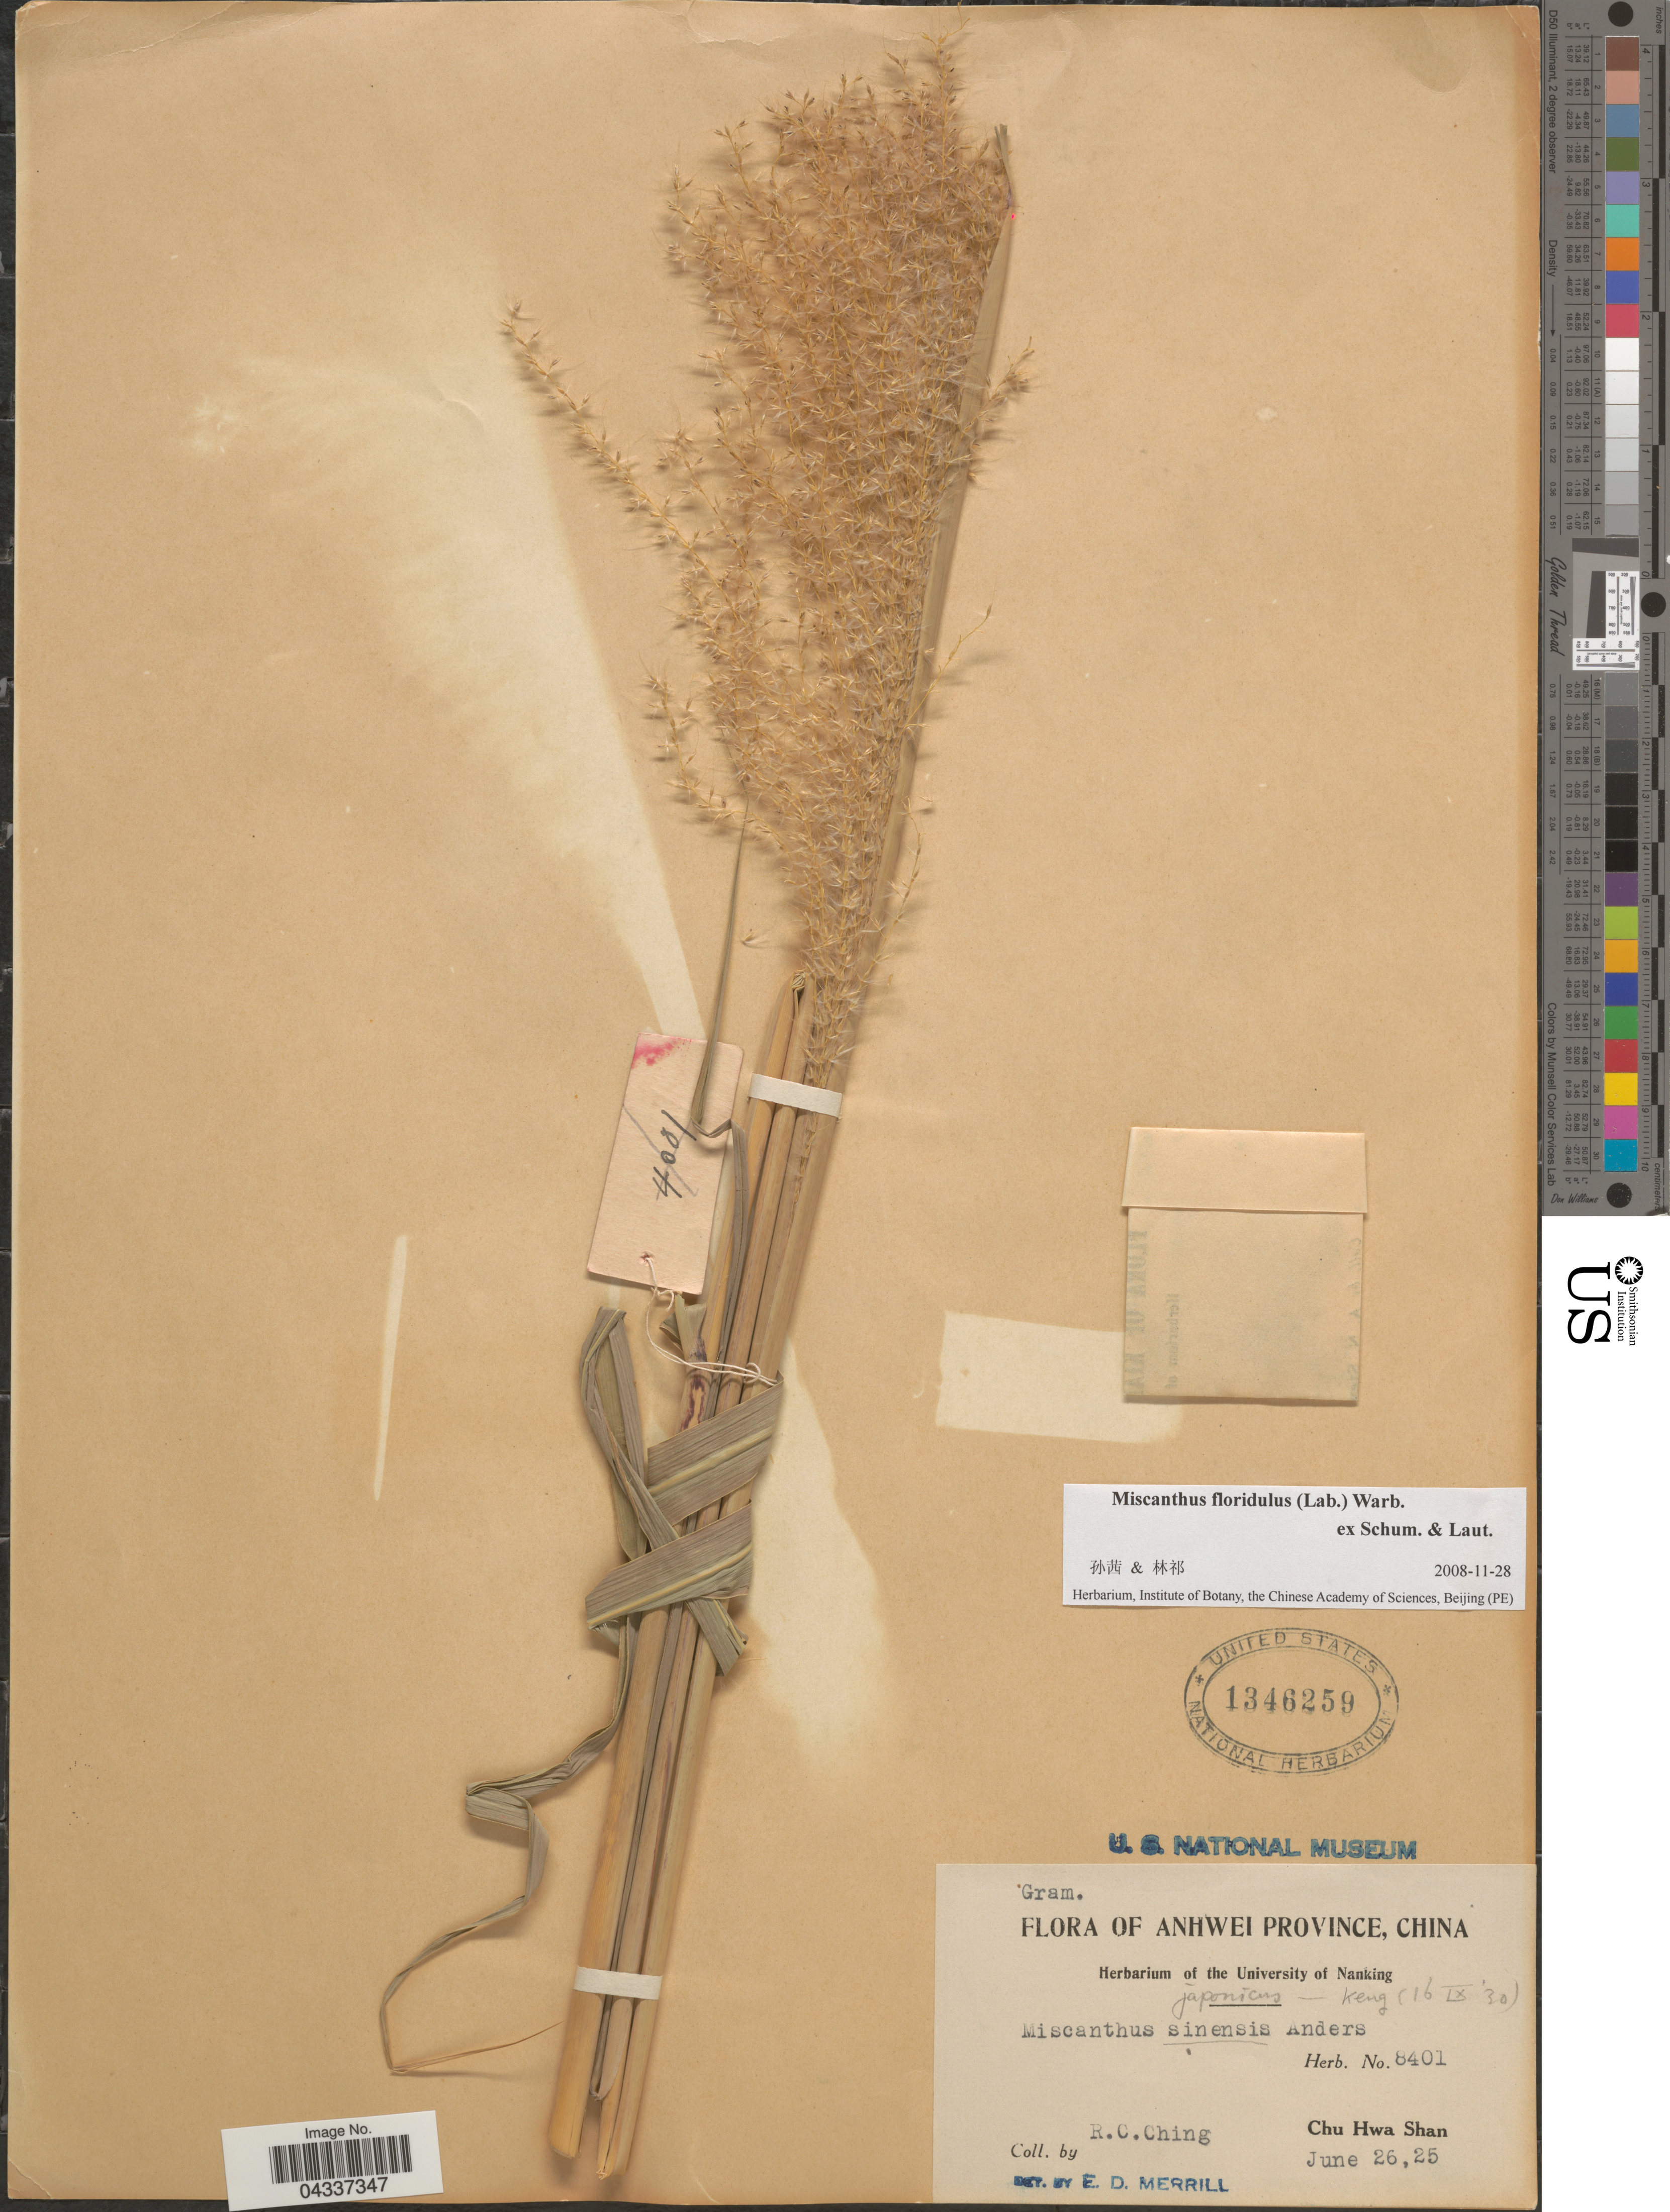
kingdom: Plantae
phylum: Tracheophyta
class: Liliopsida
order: Poales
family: Poaceae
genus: Miscanthus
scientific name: Miscanthus floridulus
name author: (Labill.) Warb.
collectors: R. C. Ching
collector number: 8401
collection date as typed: Transcribed d/m/y: 26/6/25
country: China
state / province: Anhui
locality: Anhwei Province. Chu Hwa Shan.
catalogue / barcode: US 1346259